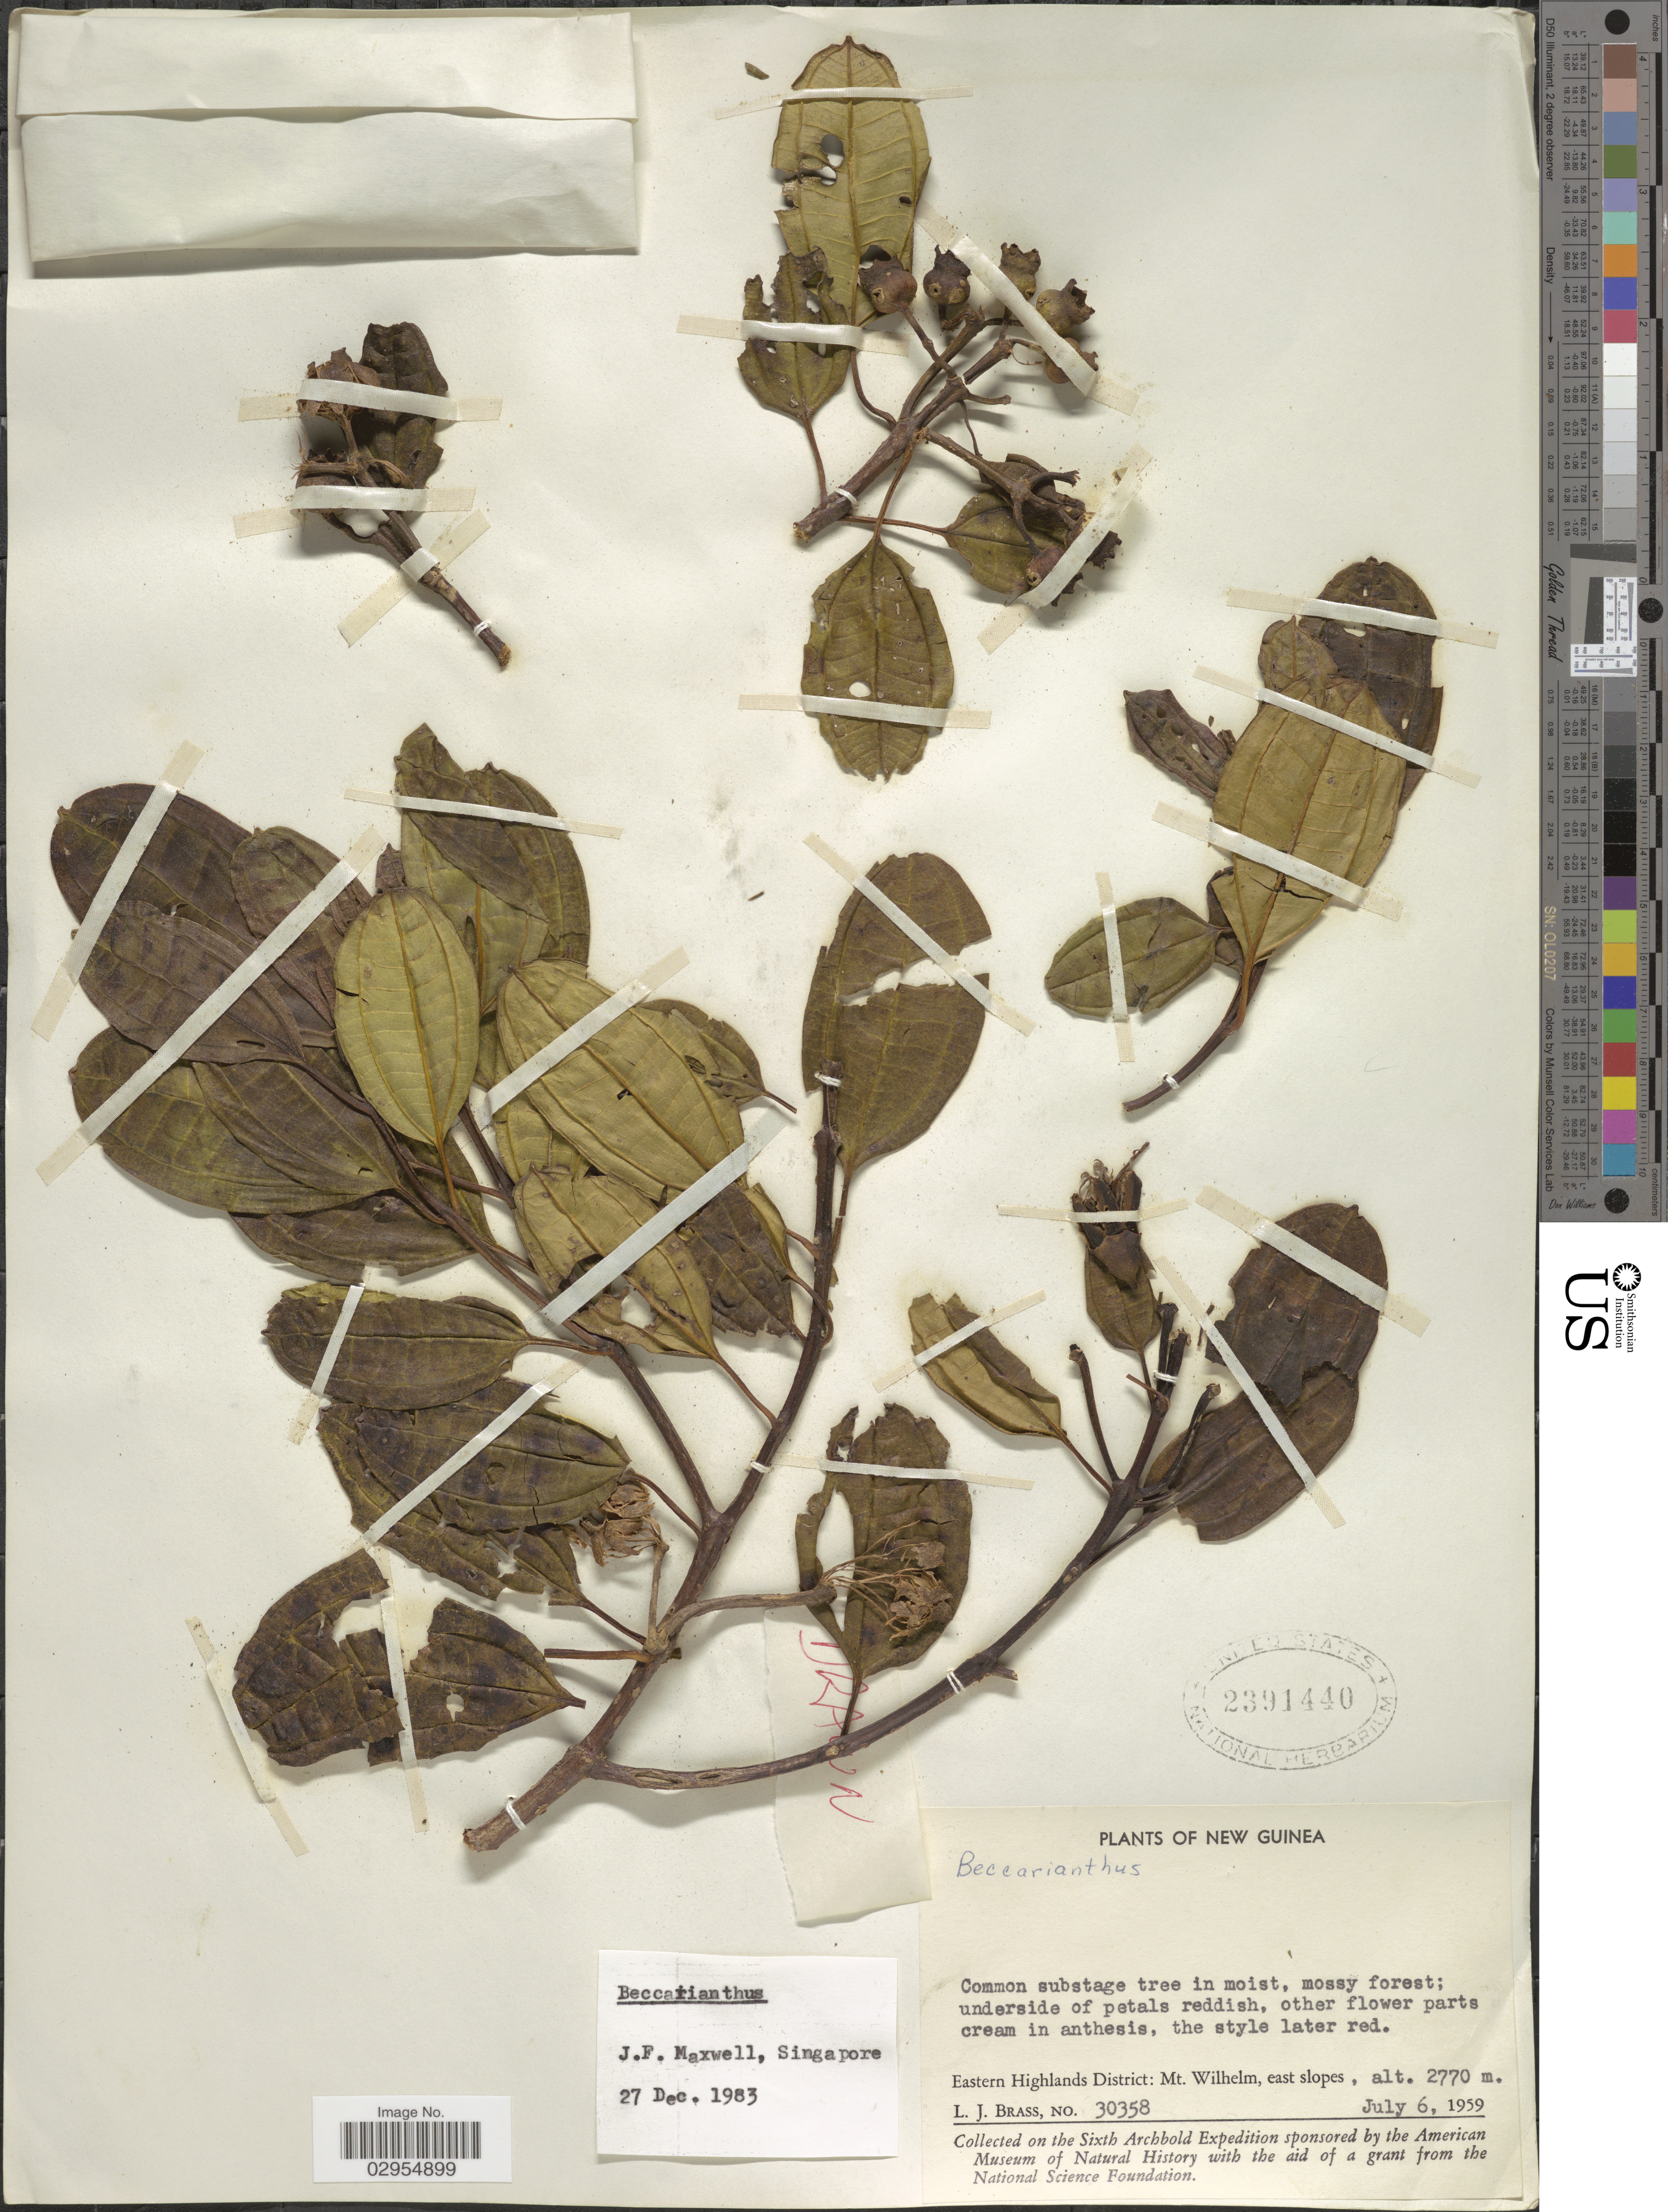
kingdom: Plantae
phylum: Tracheophyta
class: Magnoliopsida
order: Myrtales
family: Melastomataceae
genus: Beccarianthus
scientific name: Beccarianthus sp.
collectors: L. J. Brass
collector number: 30358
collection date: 1959-07-06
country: Papua New Guinea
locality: New Guinea. Eastern Highlands District: Mt. Wilhelm, east slopes.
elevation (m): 2770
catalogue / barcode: US 2391440